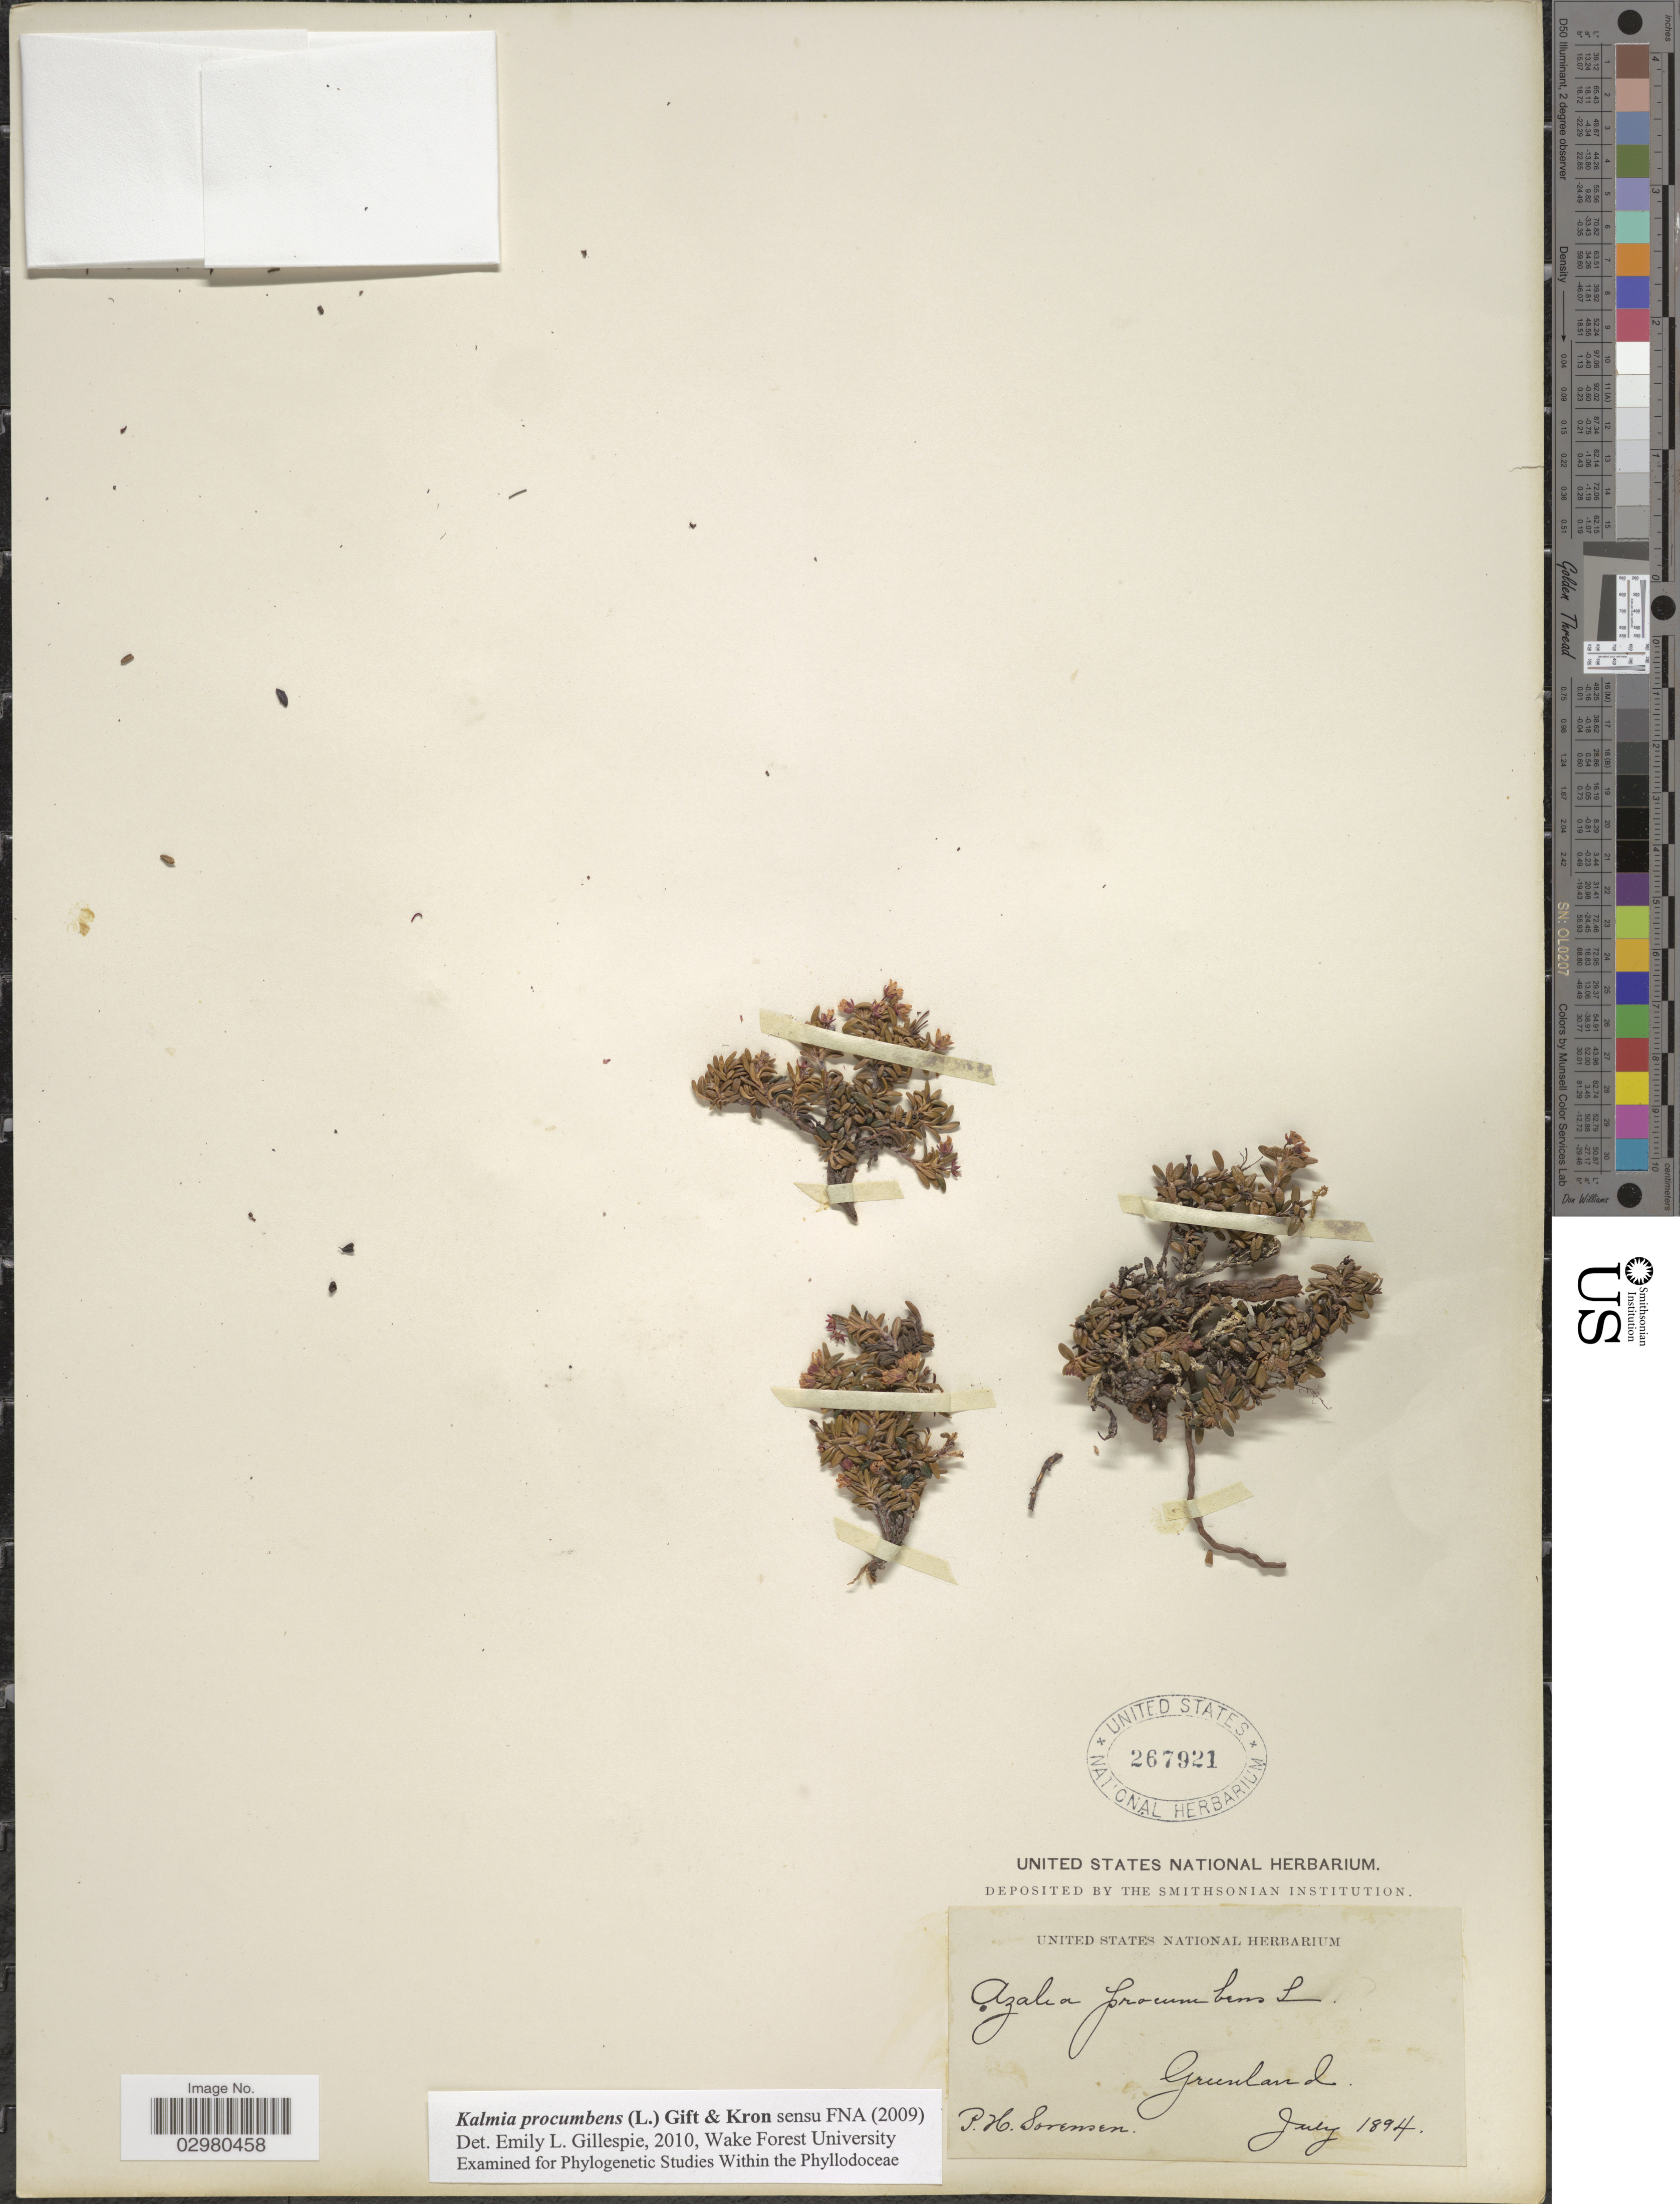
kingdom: Plantae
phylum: Tracheophyta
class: Magnoliopsida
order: Ericales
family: Ericaceae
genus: Loiseleuria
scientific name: Loiseleuria procumbens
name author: (L.) Desv.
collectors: P. Sorensen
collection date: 1894-07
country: Greenland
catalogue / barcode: US 267921